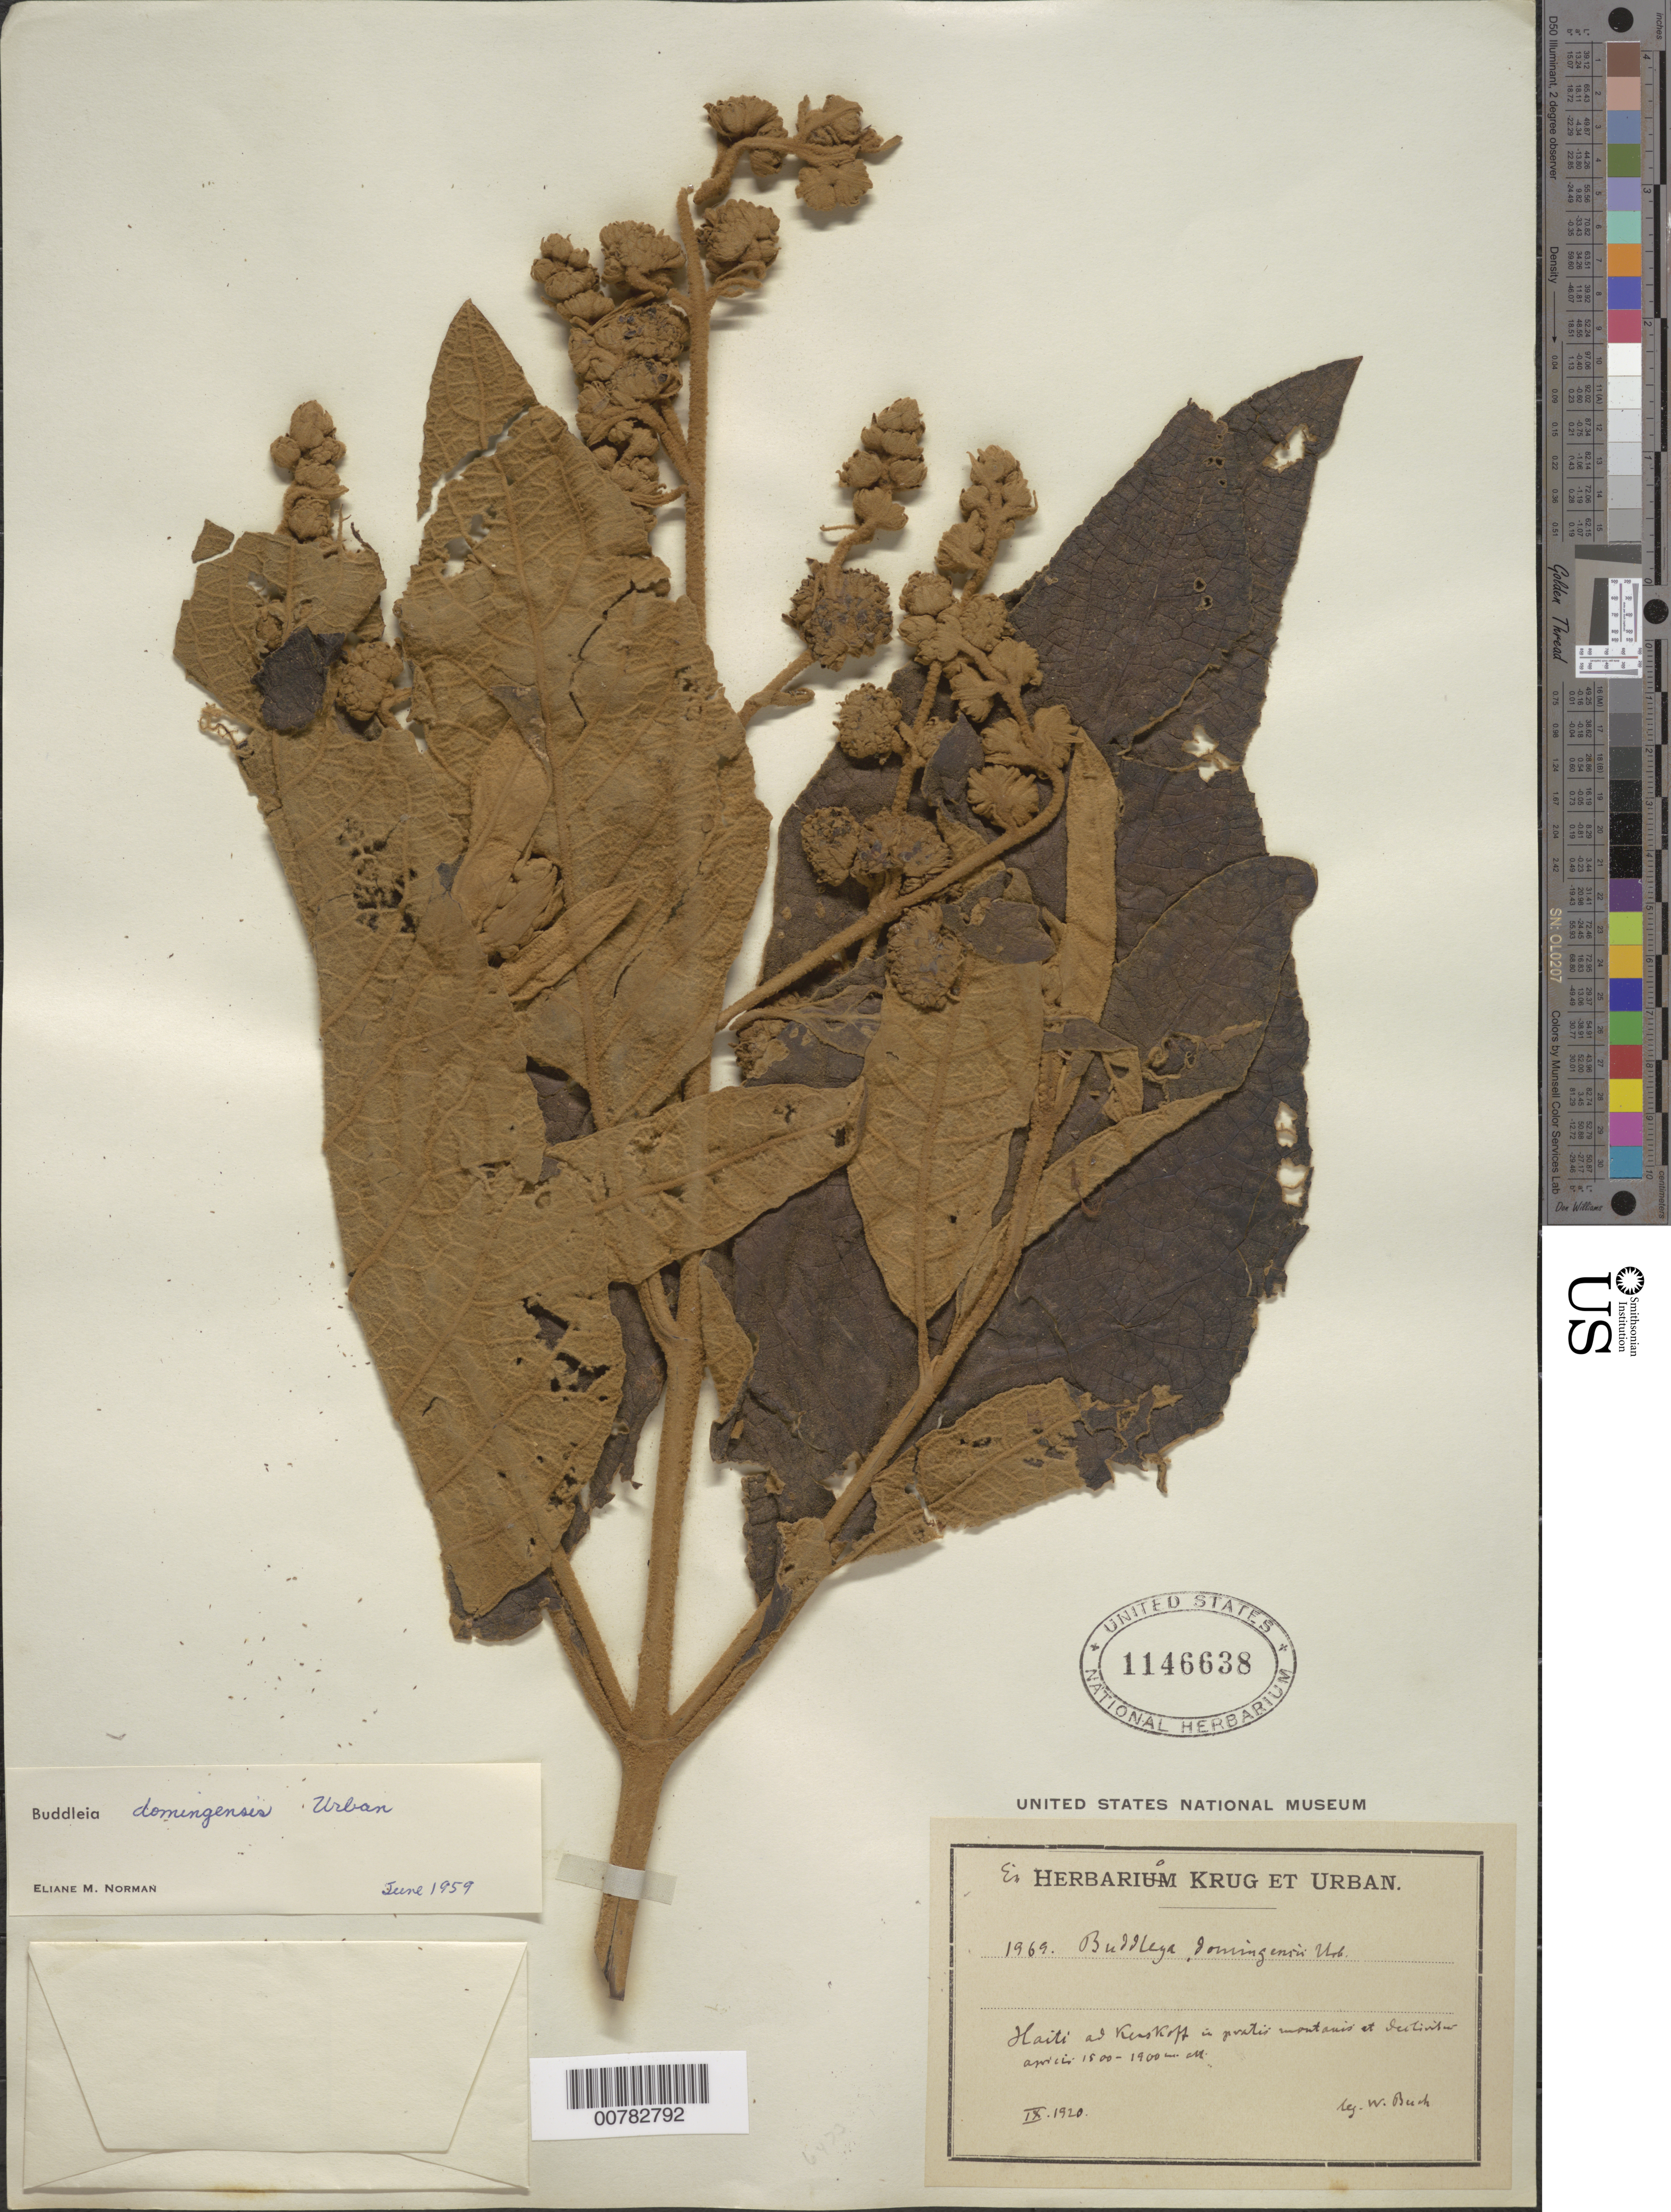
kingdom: Plantae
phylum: Tracheophyta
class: Magnoliopsida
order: Lamiales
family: Scrophulariaceae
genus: Buddleja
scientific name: Buddleja domingensis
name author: Urb.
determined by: Norman, E. M.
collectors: W. Buch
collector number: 1969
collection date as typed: Sep 1920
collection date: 1920-09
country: Haiti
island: Hispaniola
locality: At Kenskoff.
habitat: In pratis montanis et "dertintuamcis".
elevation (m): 1500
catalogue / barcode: US 1146638